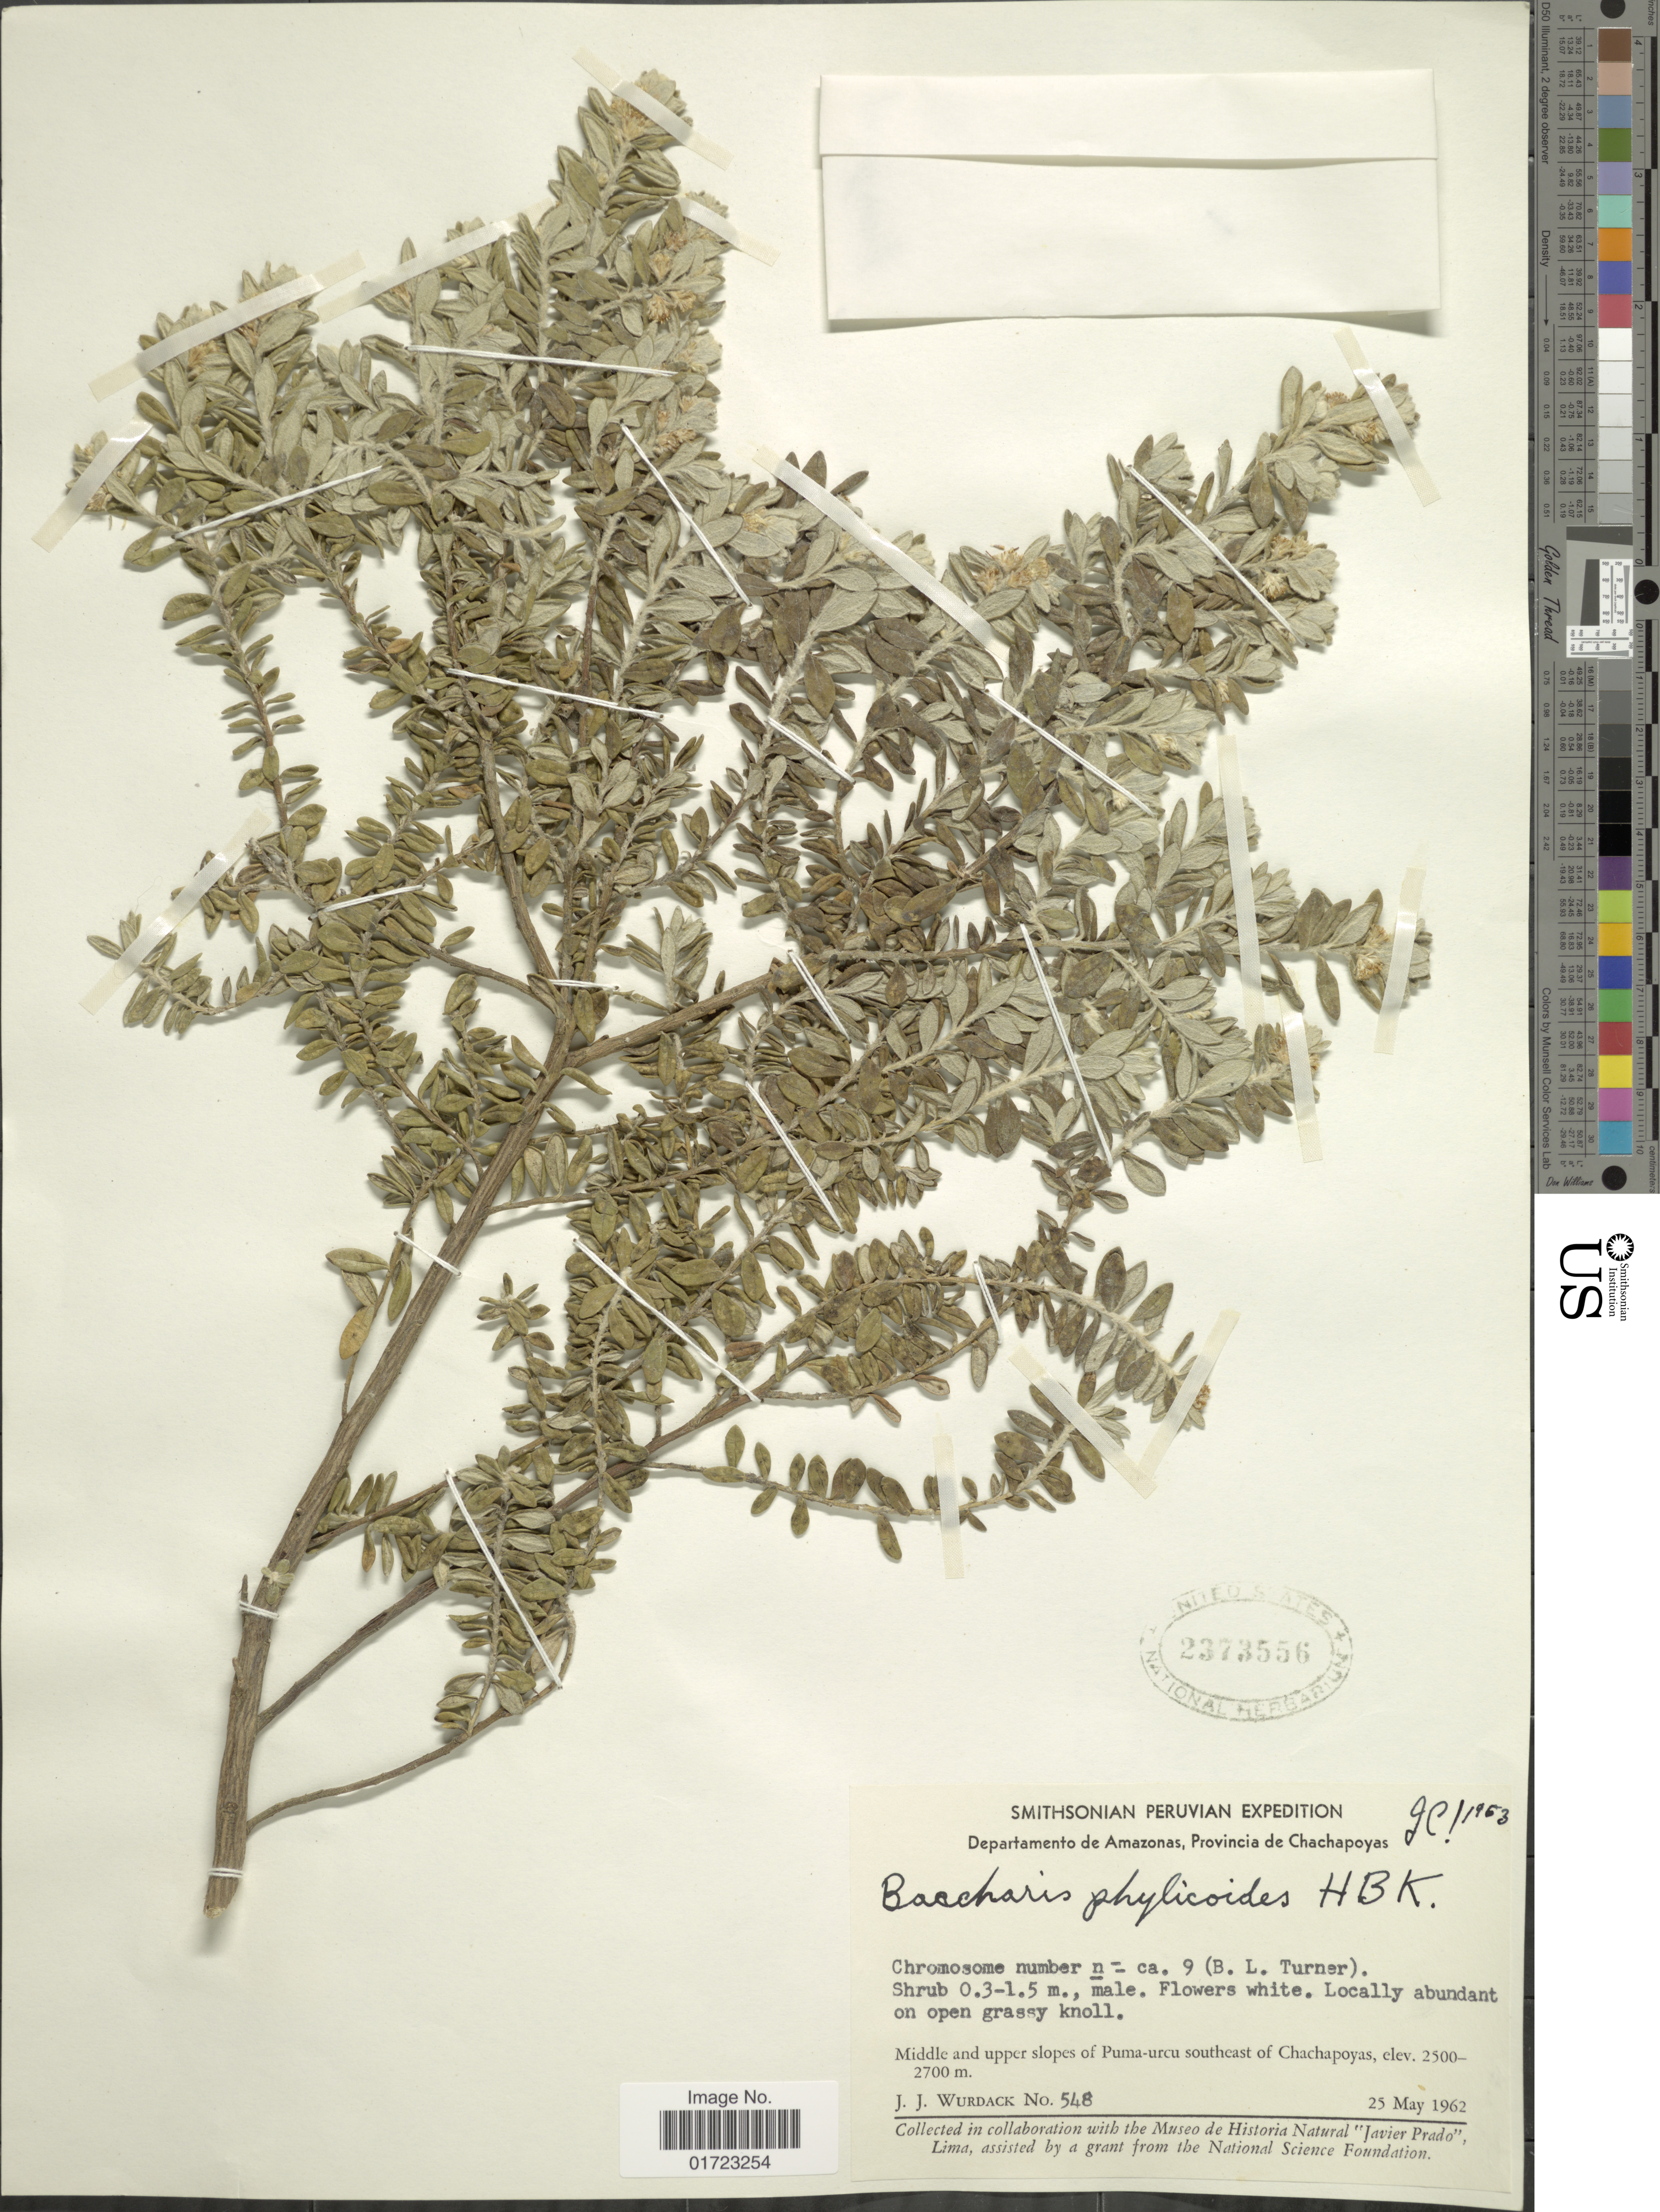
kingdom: Plantae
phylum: Tracheophyta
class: Magnoliopsida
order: Asterales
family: Asteraceae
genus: Baccharis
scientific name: Baccharis phylicoides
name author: Kunth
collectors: J. J. Wurdack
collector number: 548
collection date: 1962-05-25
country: Peru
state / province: Amazonas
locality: Departamento de Amazonas, Provincia de Chachapoyas. Middel and upper slopes of Puma-urcu southeast of Chachapoyas.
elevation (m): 2500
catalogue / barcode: US 2373556